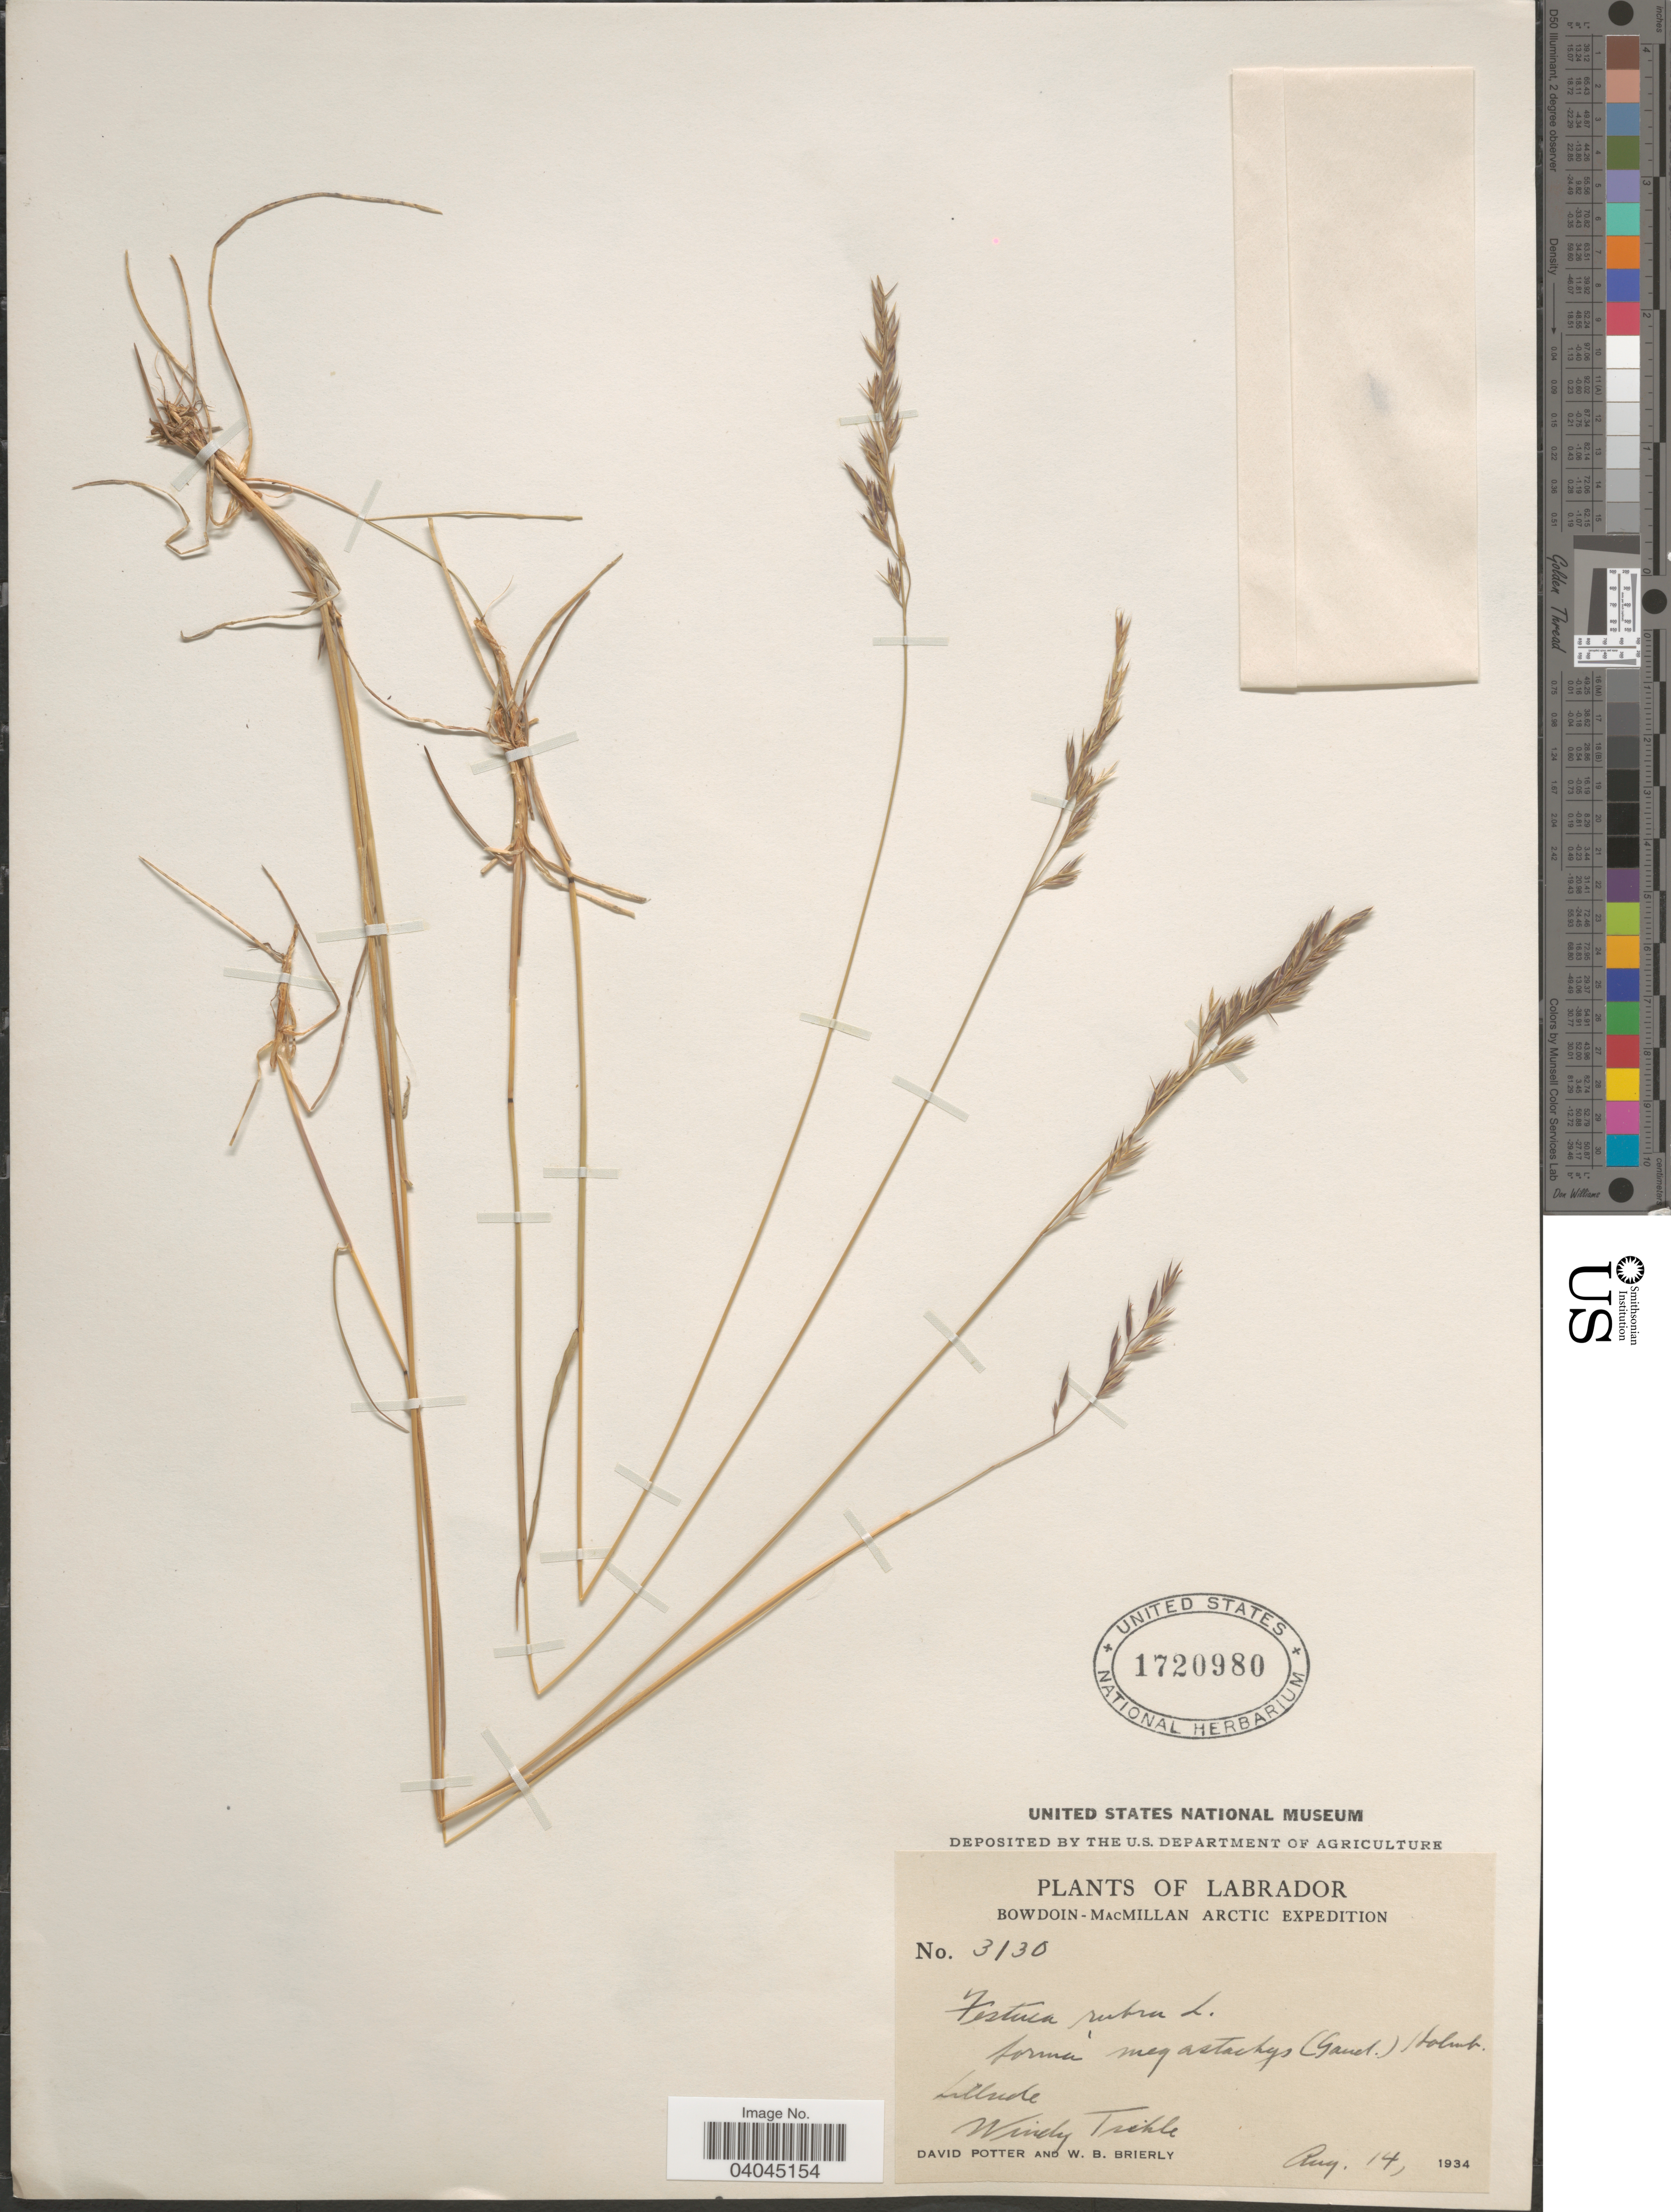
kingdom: Plantae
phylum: Tracheophyta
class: Liliopsida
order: Poales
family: Poaceae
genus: Festuca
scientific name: Festuca rubra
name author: L.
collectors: D. Potter & W. Brierly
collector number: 3130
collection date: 1934-08-14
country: Canada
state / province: Newfoundland and Labrador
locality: Labrador. Windy Tickle.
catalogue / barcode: US 1720980